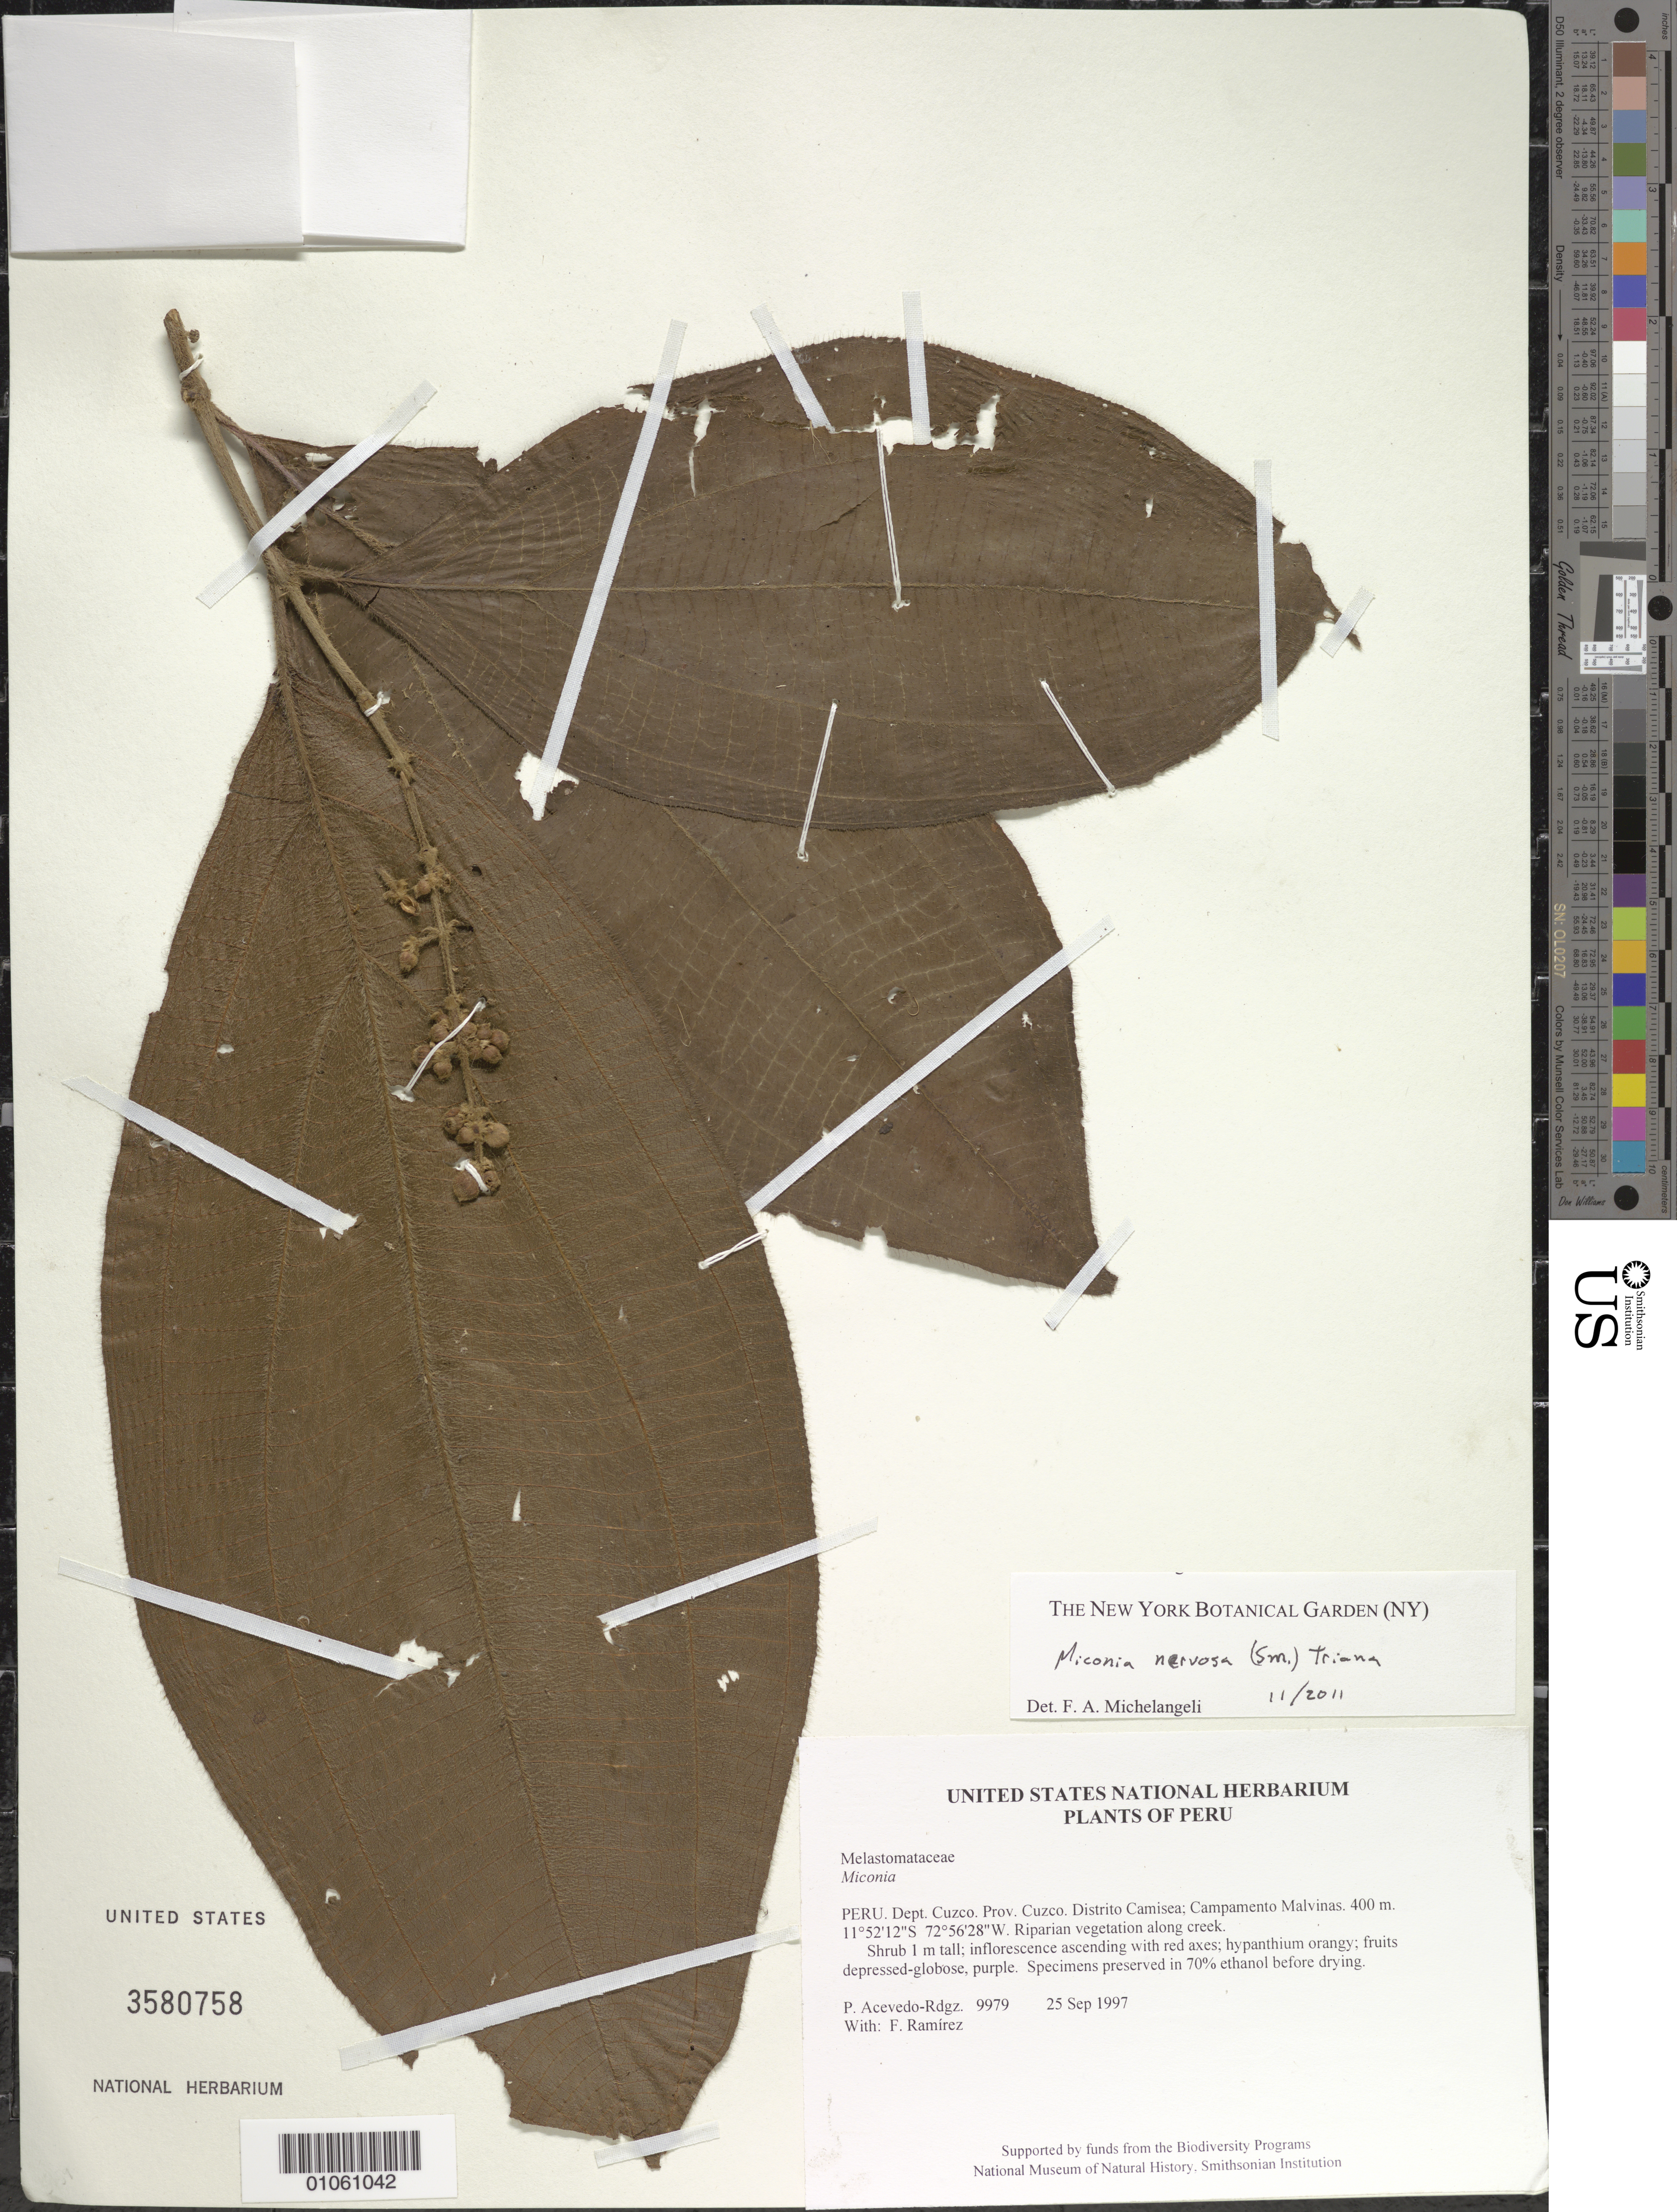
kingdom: Plantae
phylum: Tracheophyta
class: Magnoliopsida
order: Myrtales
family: Melastomataceae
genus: Miconia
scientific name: Miconia nervosa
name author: (Sm.) Triana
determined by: Michelangeli, F. A.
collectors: P. Acevedo-Rodr. & F. Ramirez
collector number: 9979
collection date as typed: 25 Sep 1997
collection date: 1997-09-25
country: Peru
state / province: Cusco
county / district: Cusco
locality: Distrito Camisea; Campamento Malvinas.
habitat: Riparian vegetation along creek.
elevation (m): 400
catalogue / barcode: US 3580758